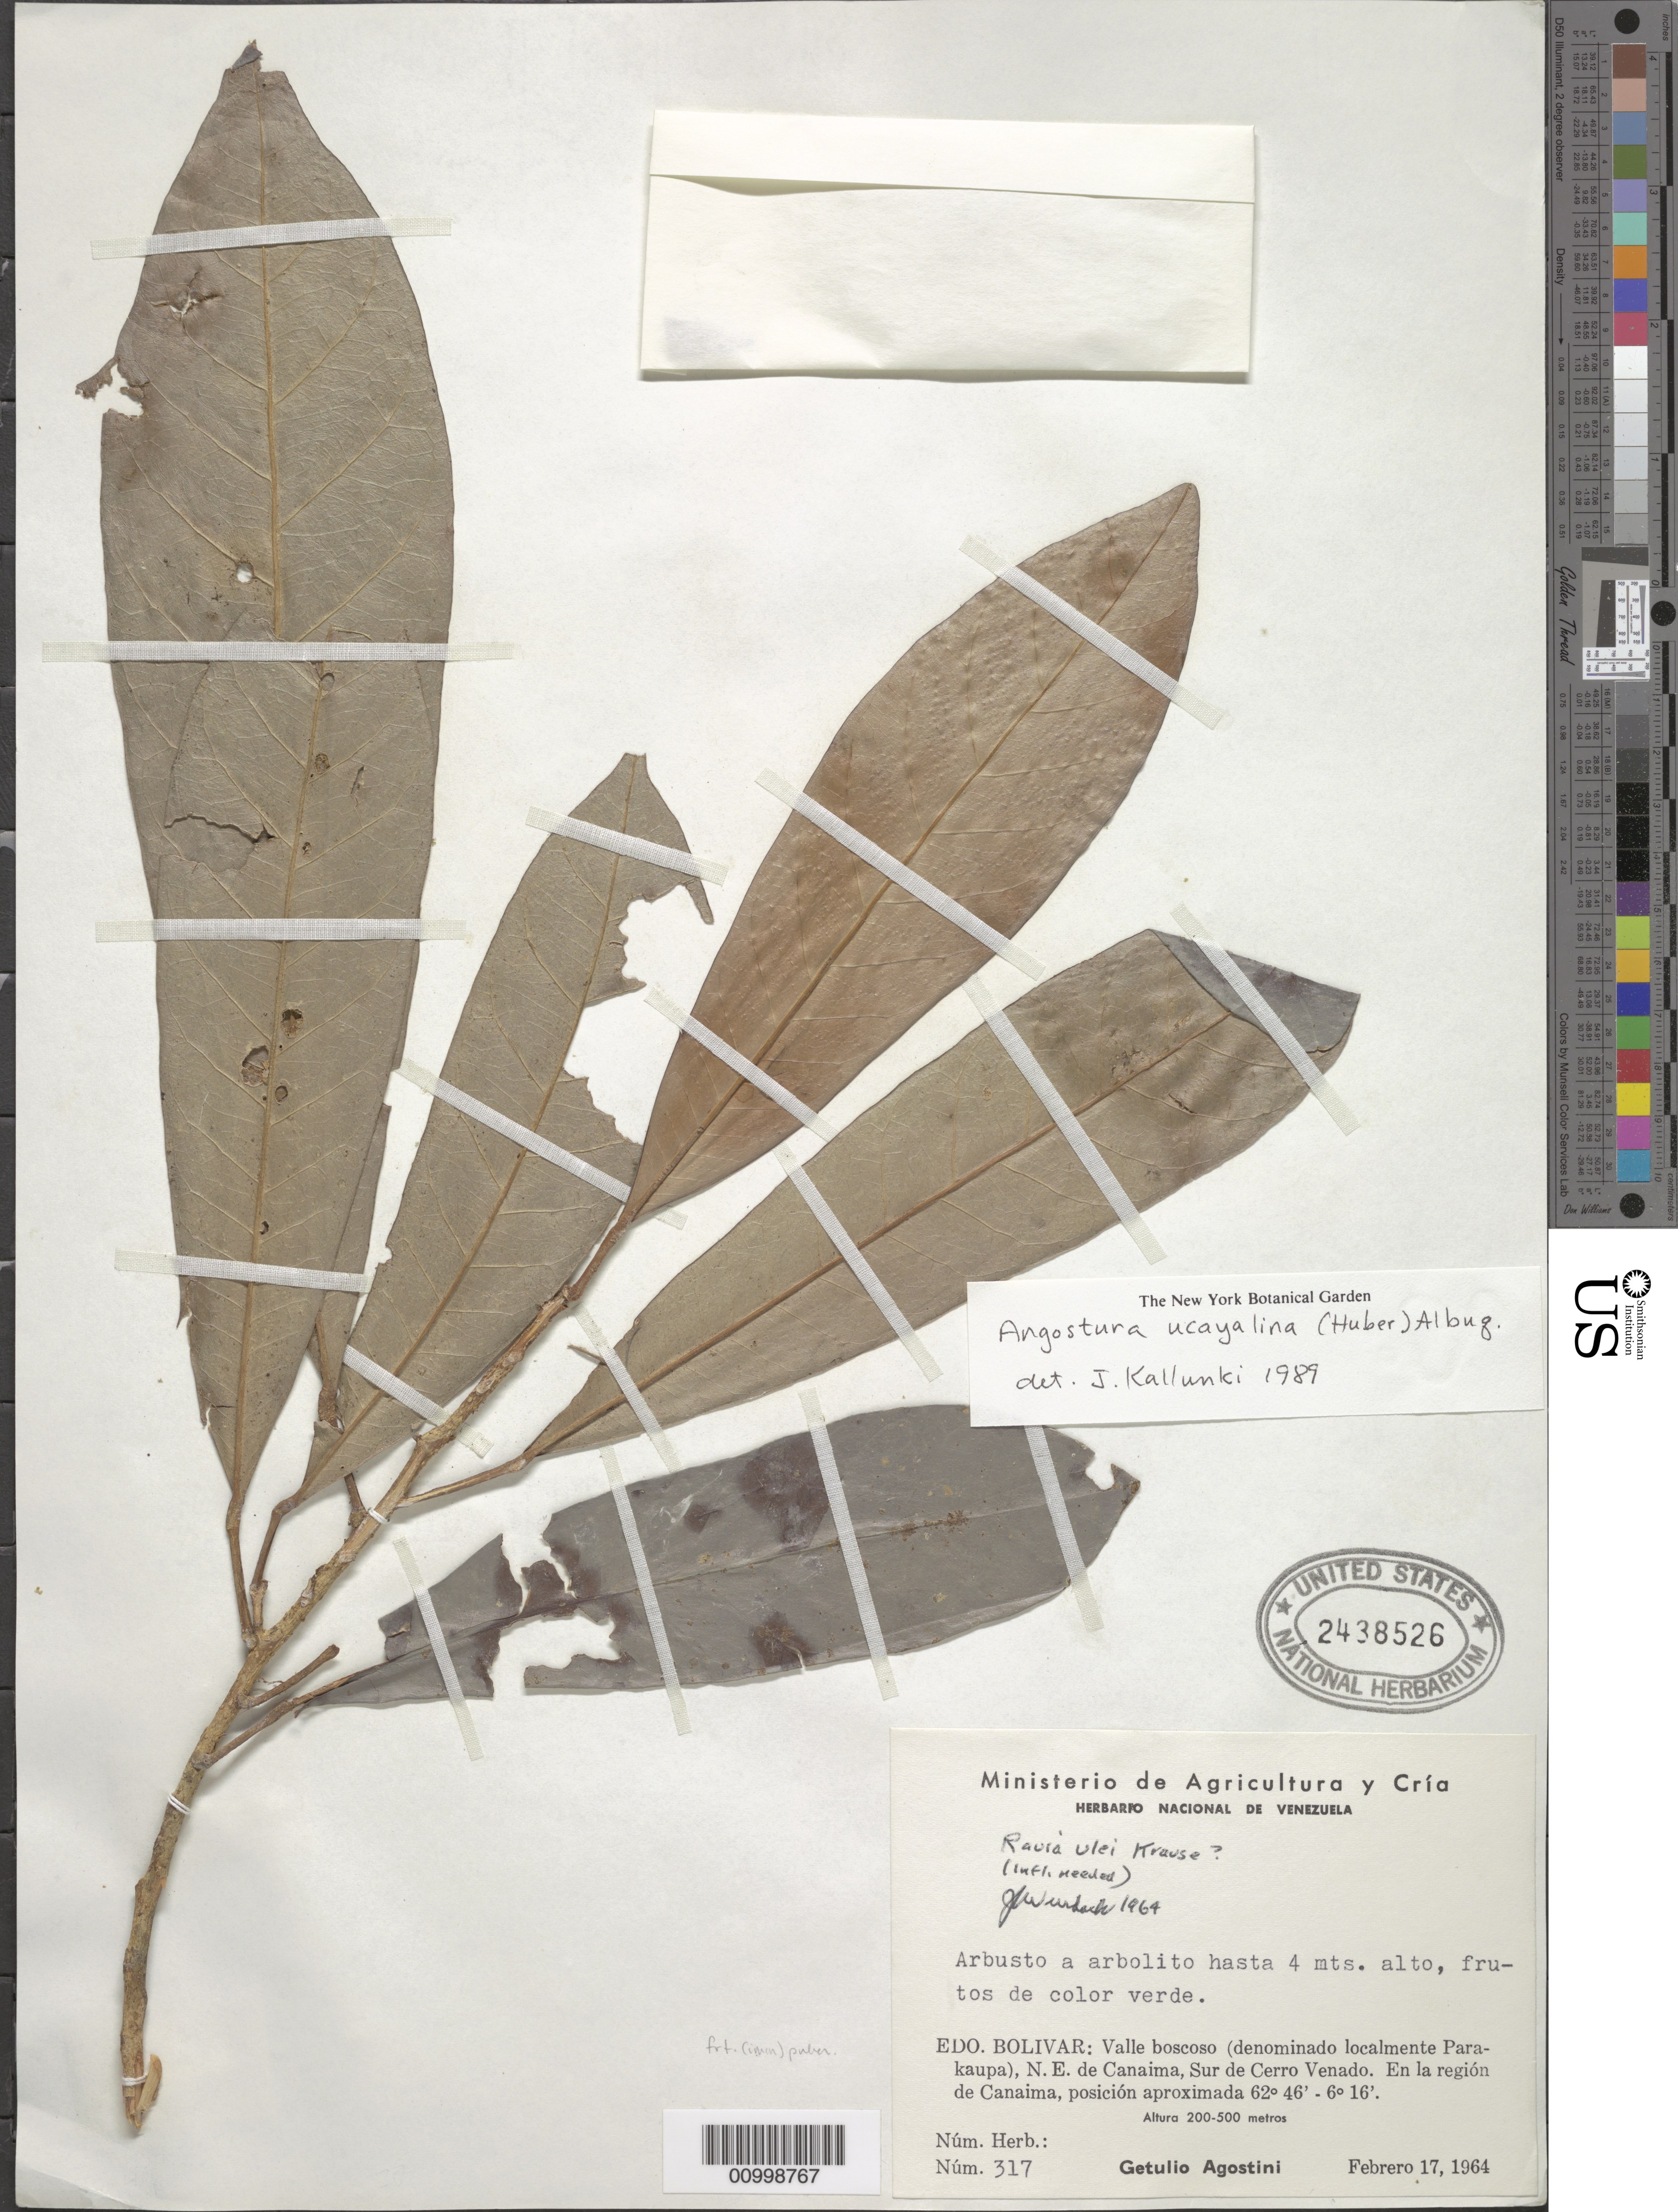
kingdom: Plantae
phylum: Tracheophyta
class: Magnoliopsida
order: Sapindales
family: Rutaceae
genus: Conchocarpus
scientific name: Conchocarpus ucayalinus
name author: (Huber) Kallunki & Pirani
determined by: Londoño-Echeverri, Y.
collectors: G. Agostini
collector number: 317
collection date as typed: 17-Feb-64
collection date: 1964-02-17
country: Venezuela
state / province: Bolívar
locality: Parakaupa, NE de Canaima, S de Cerro Venado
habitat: Valle boscoso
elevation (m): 200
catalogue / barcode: US 2438526